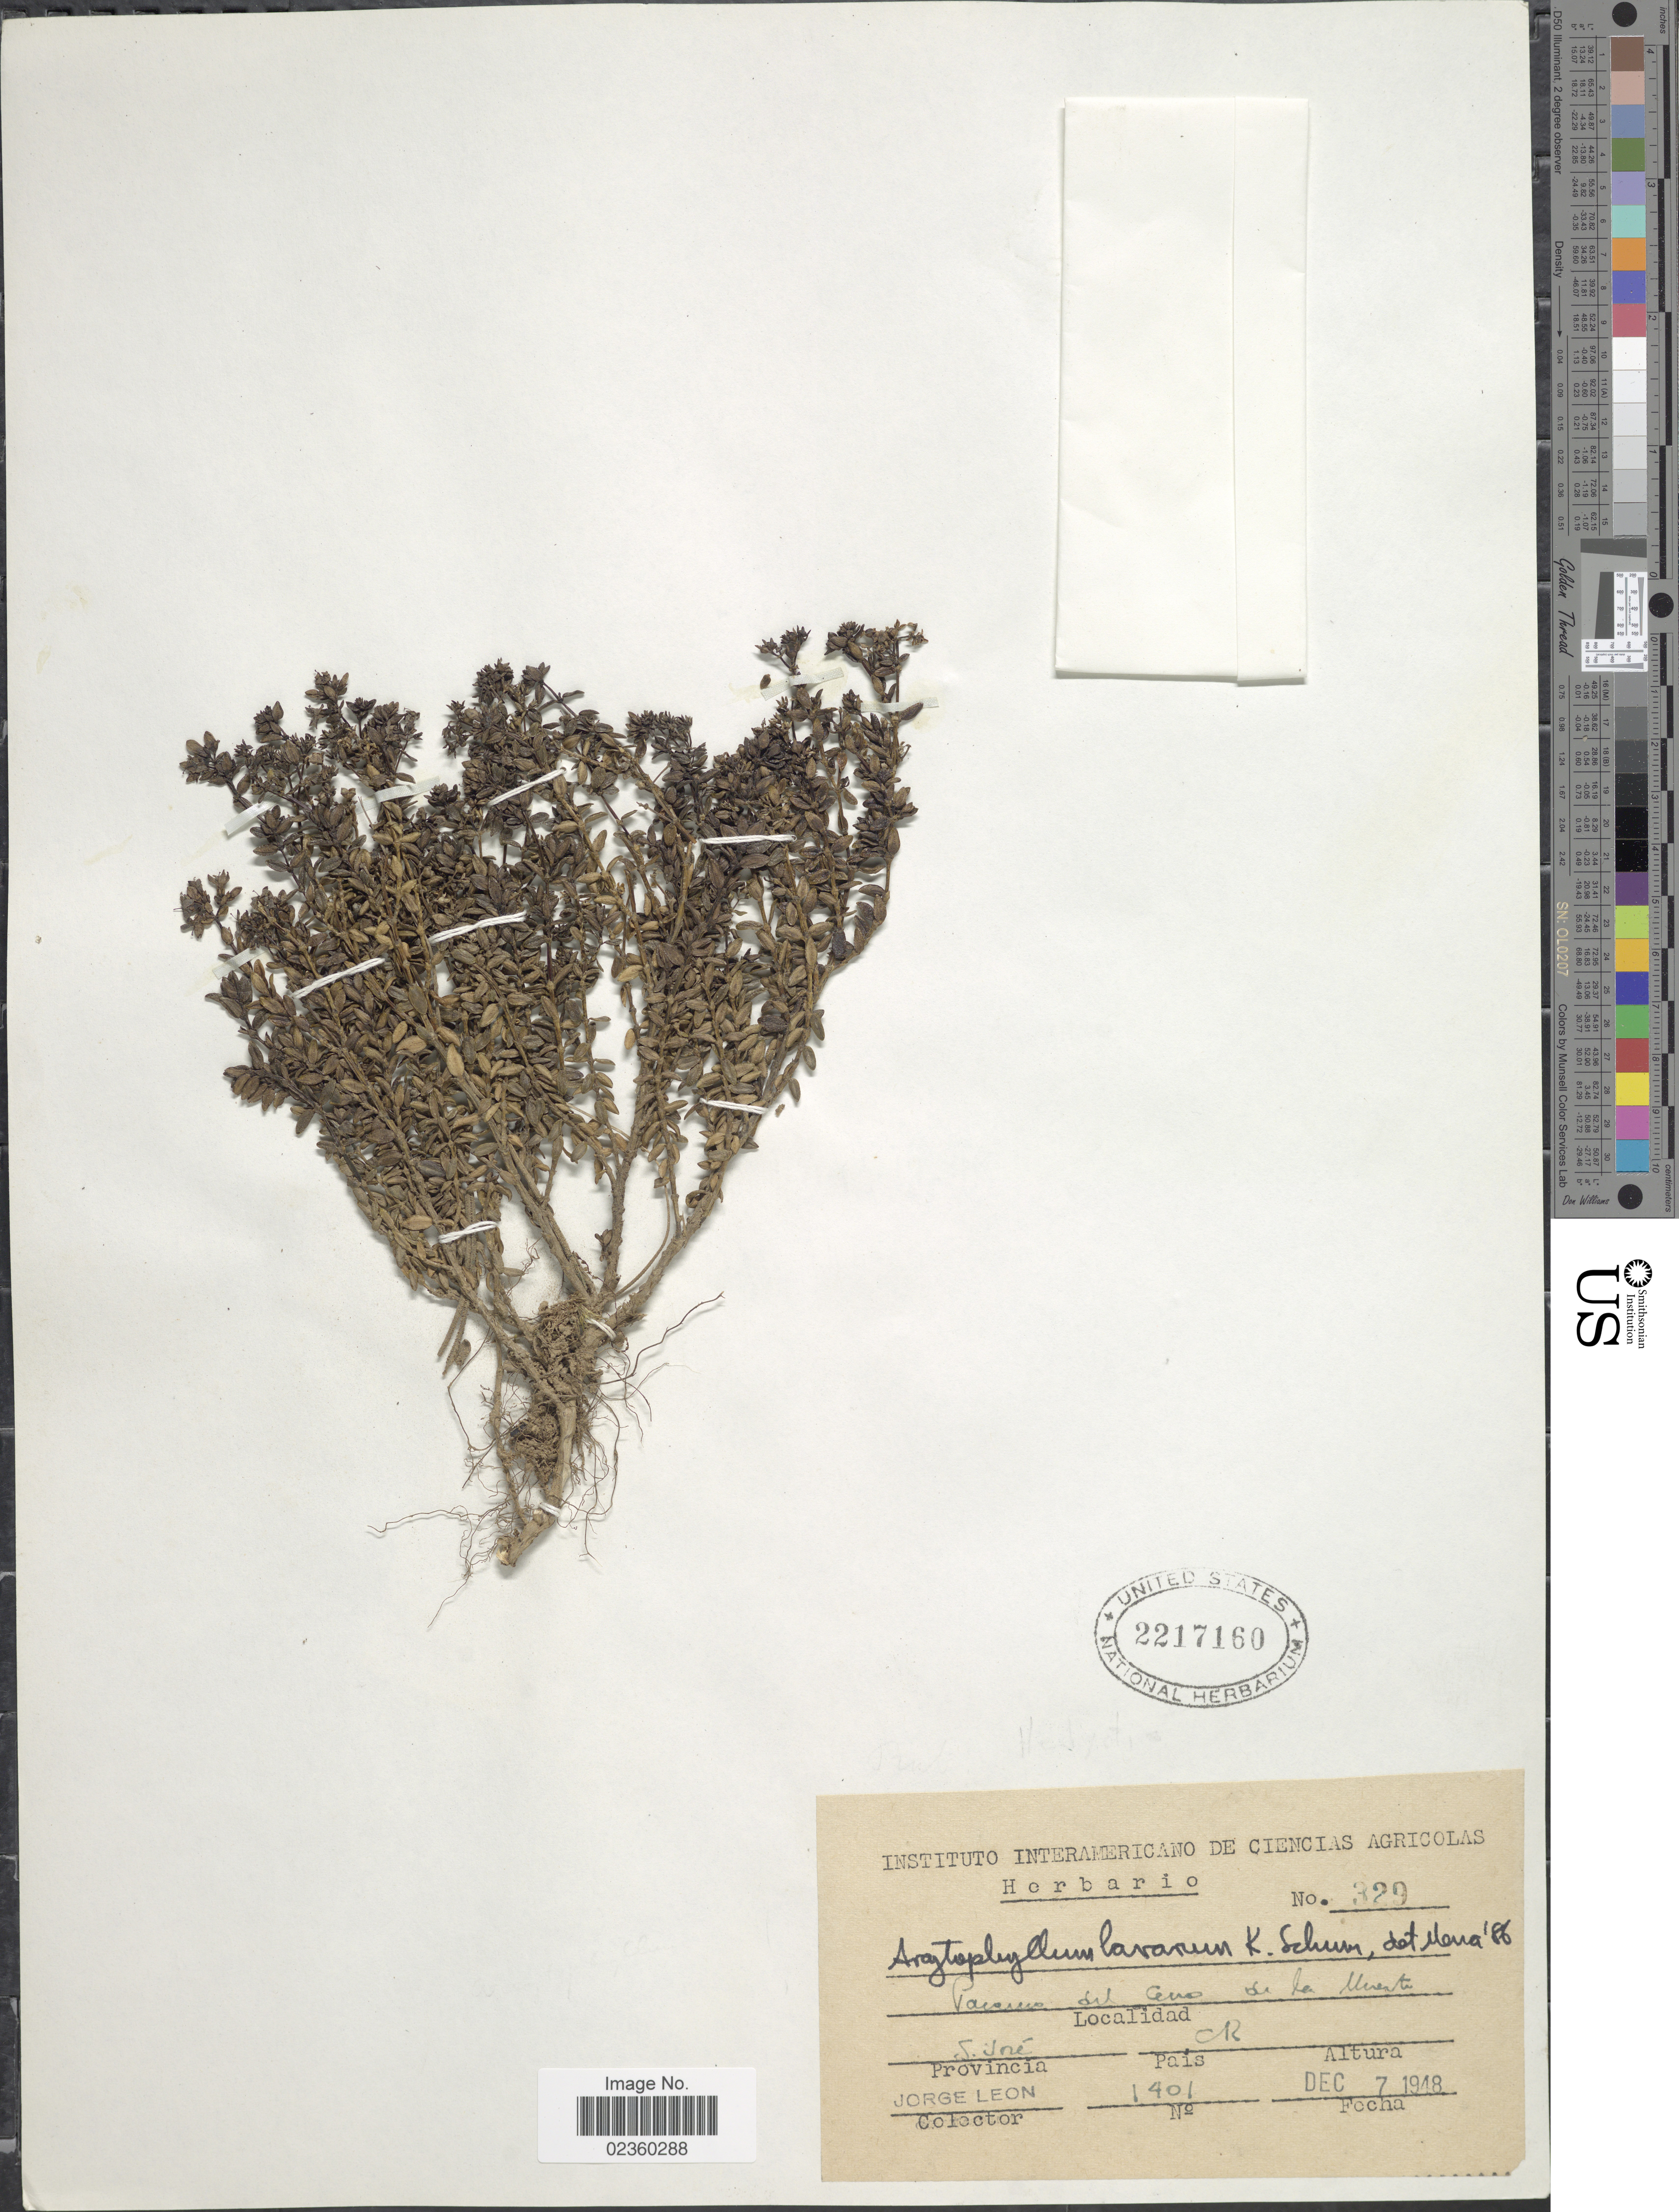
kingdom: Plantae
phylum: Tracheophyta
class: Magnoliopsida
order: Gentianales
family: Rubiaceae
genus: Arcytophyllum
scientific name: Arcytophyllum lavarum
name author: K. Schum. ex Standl.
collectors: J. León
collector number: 1401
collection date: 1948-12-07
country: Costa Rica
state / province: San José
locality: Paramo del Cerro de la Muerta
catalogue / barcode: US 2217160